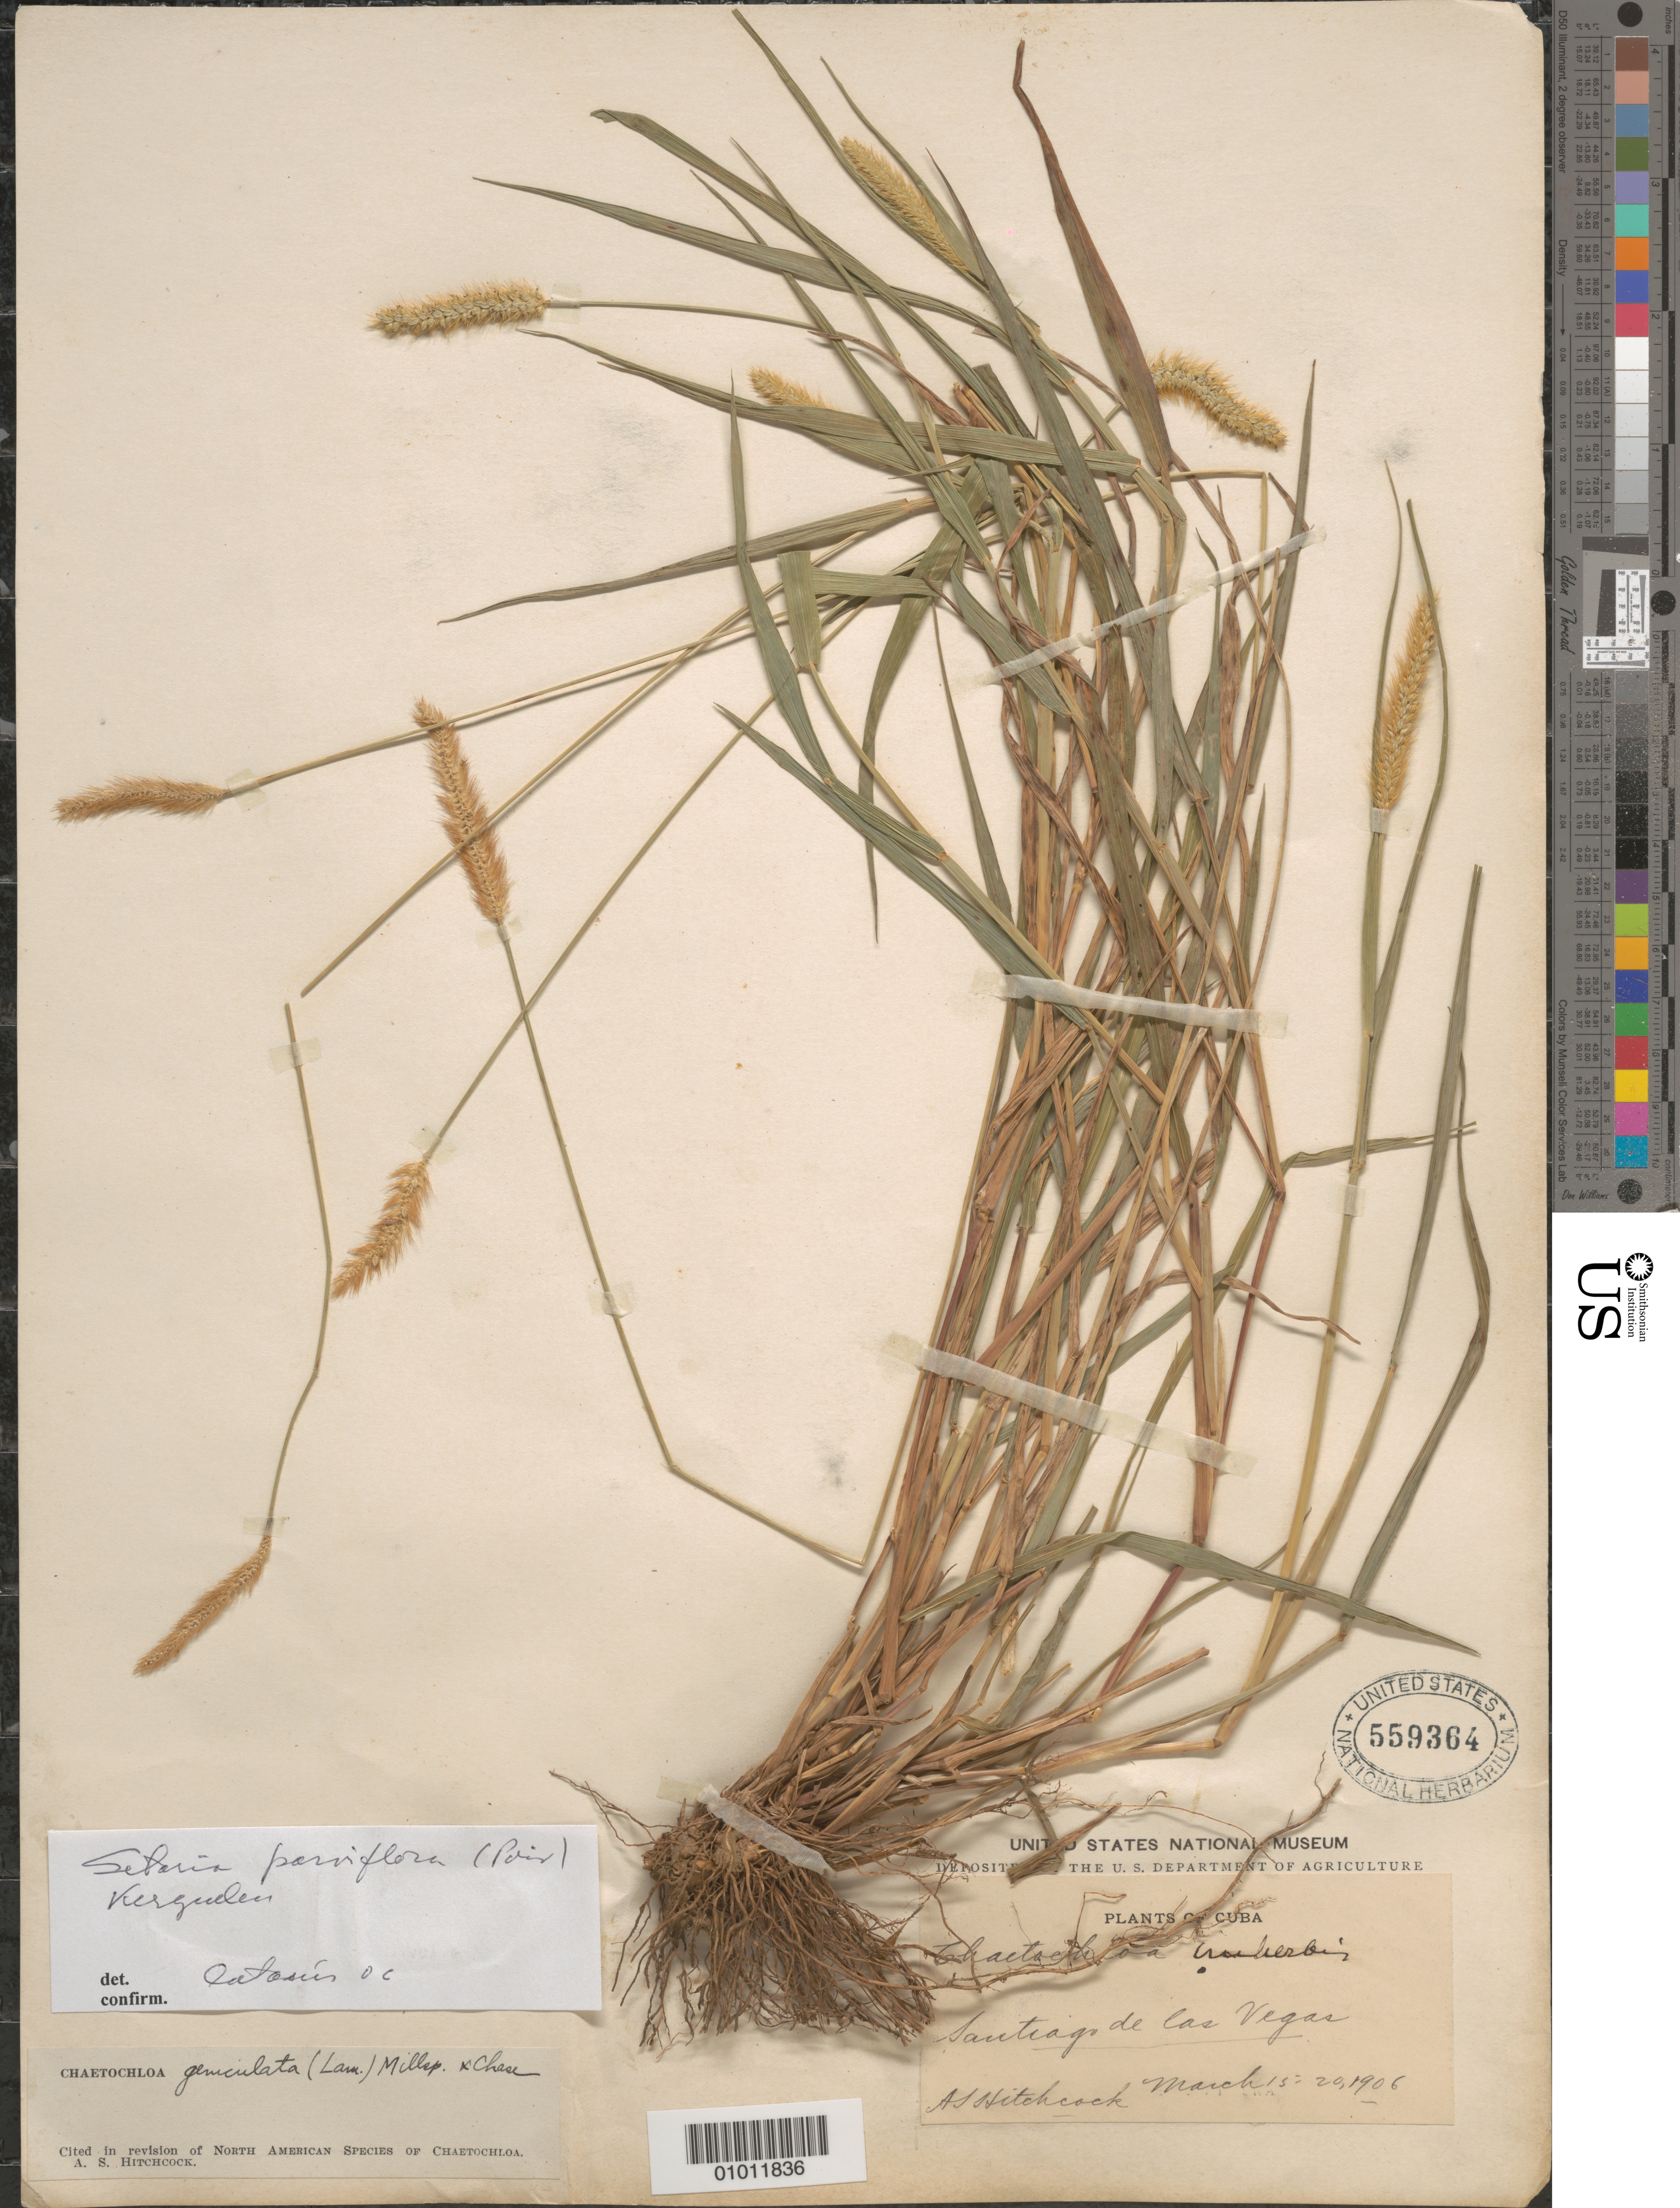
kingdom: Plantae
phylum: Tracheophyta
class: Liliopsida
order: Poales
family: Poaceae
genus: Setaria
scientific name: Setaria parviflora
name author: (Poir.) Kerguélen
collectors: A. S. Hitchcock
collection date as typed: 15 Mar 1906 to 20 Mar 1906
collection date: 1906-03-15/1906-03-20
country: Cuba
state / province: La Habana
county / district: Municipio Boyeros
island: Cuba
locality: Santiago de las Vegas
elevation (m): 97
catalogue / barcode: US 559364